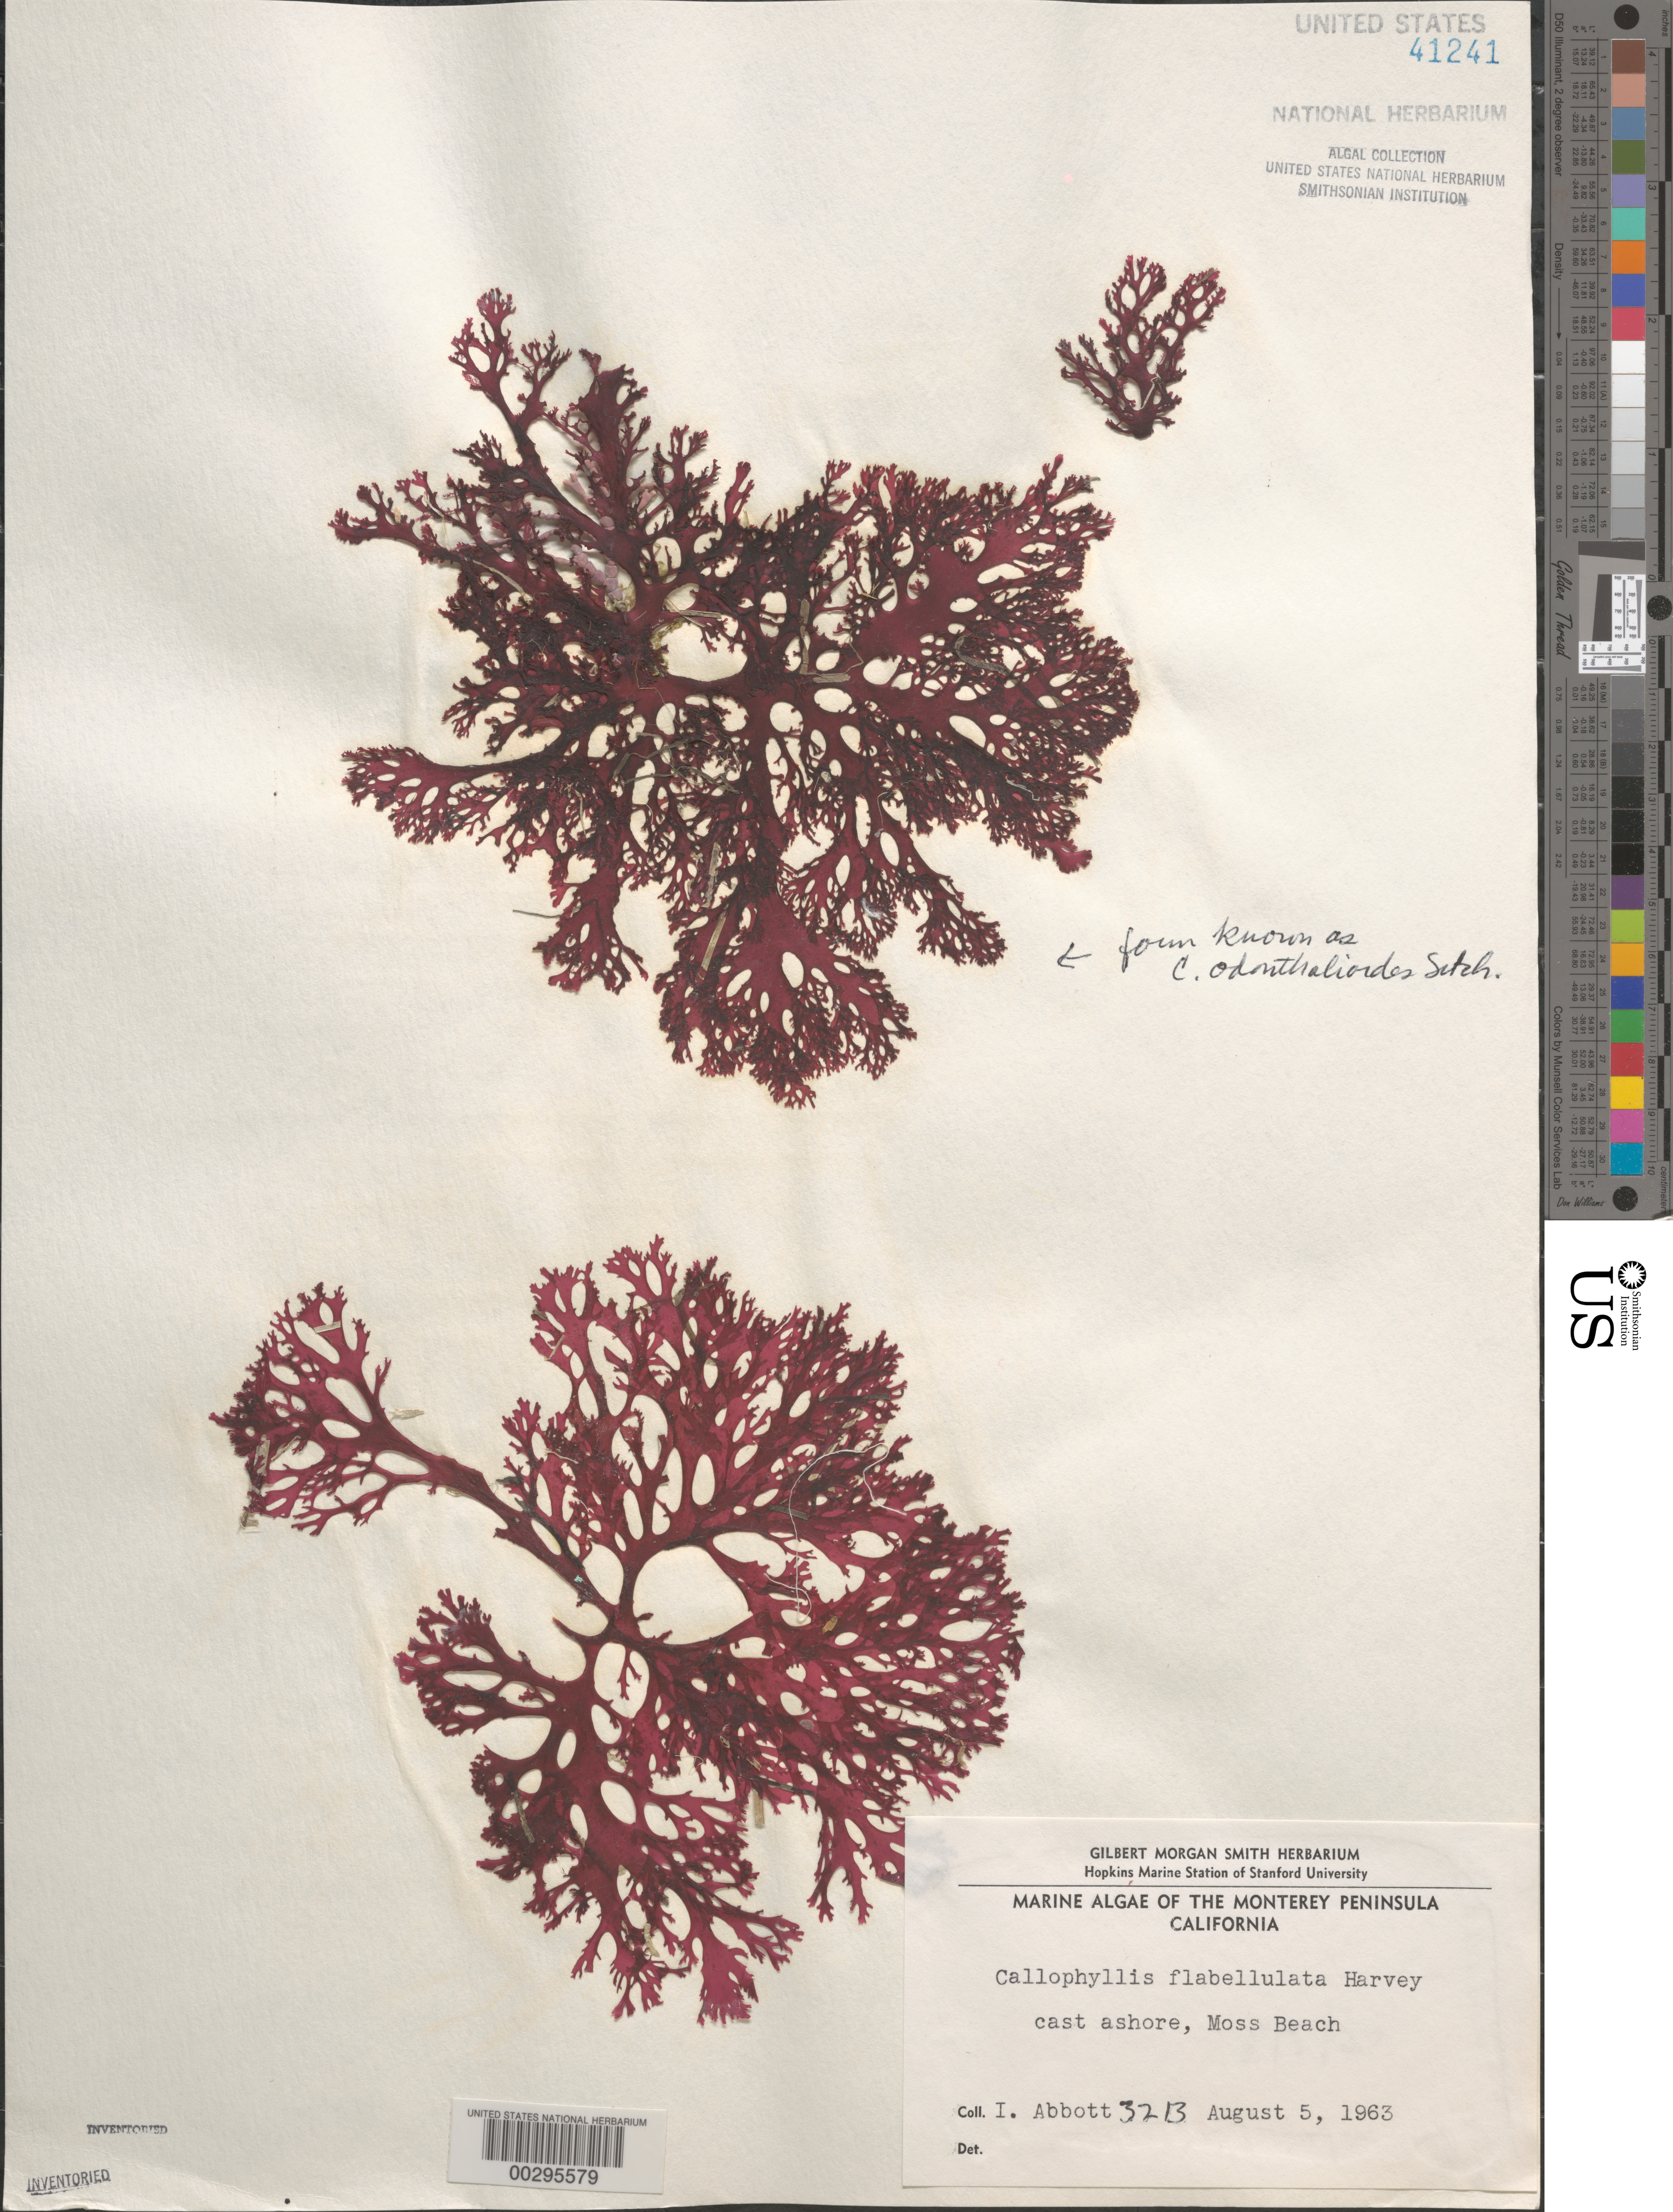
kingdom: Plantae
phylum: Rhodophyta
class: Florideophyceae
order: Gigartinales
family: Kallymeniaceae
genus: Callophyllis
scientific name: Callophyllis flabellulata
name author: Harv.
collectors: I. A. Abbott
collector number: IAA 3213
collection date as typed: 05 Aug 1963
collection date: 1963-08-05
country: United States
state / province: California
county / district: Monterey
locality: Moss Beach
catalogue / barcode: US 41241